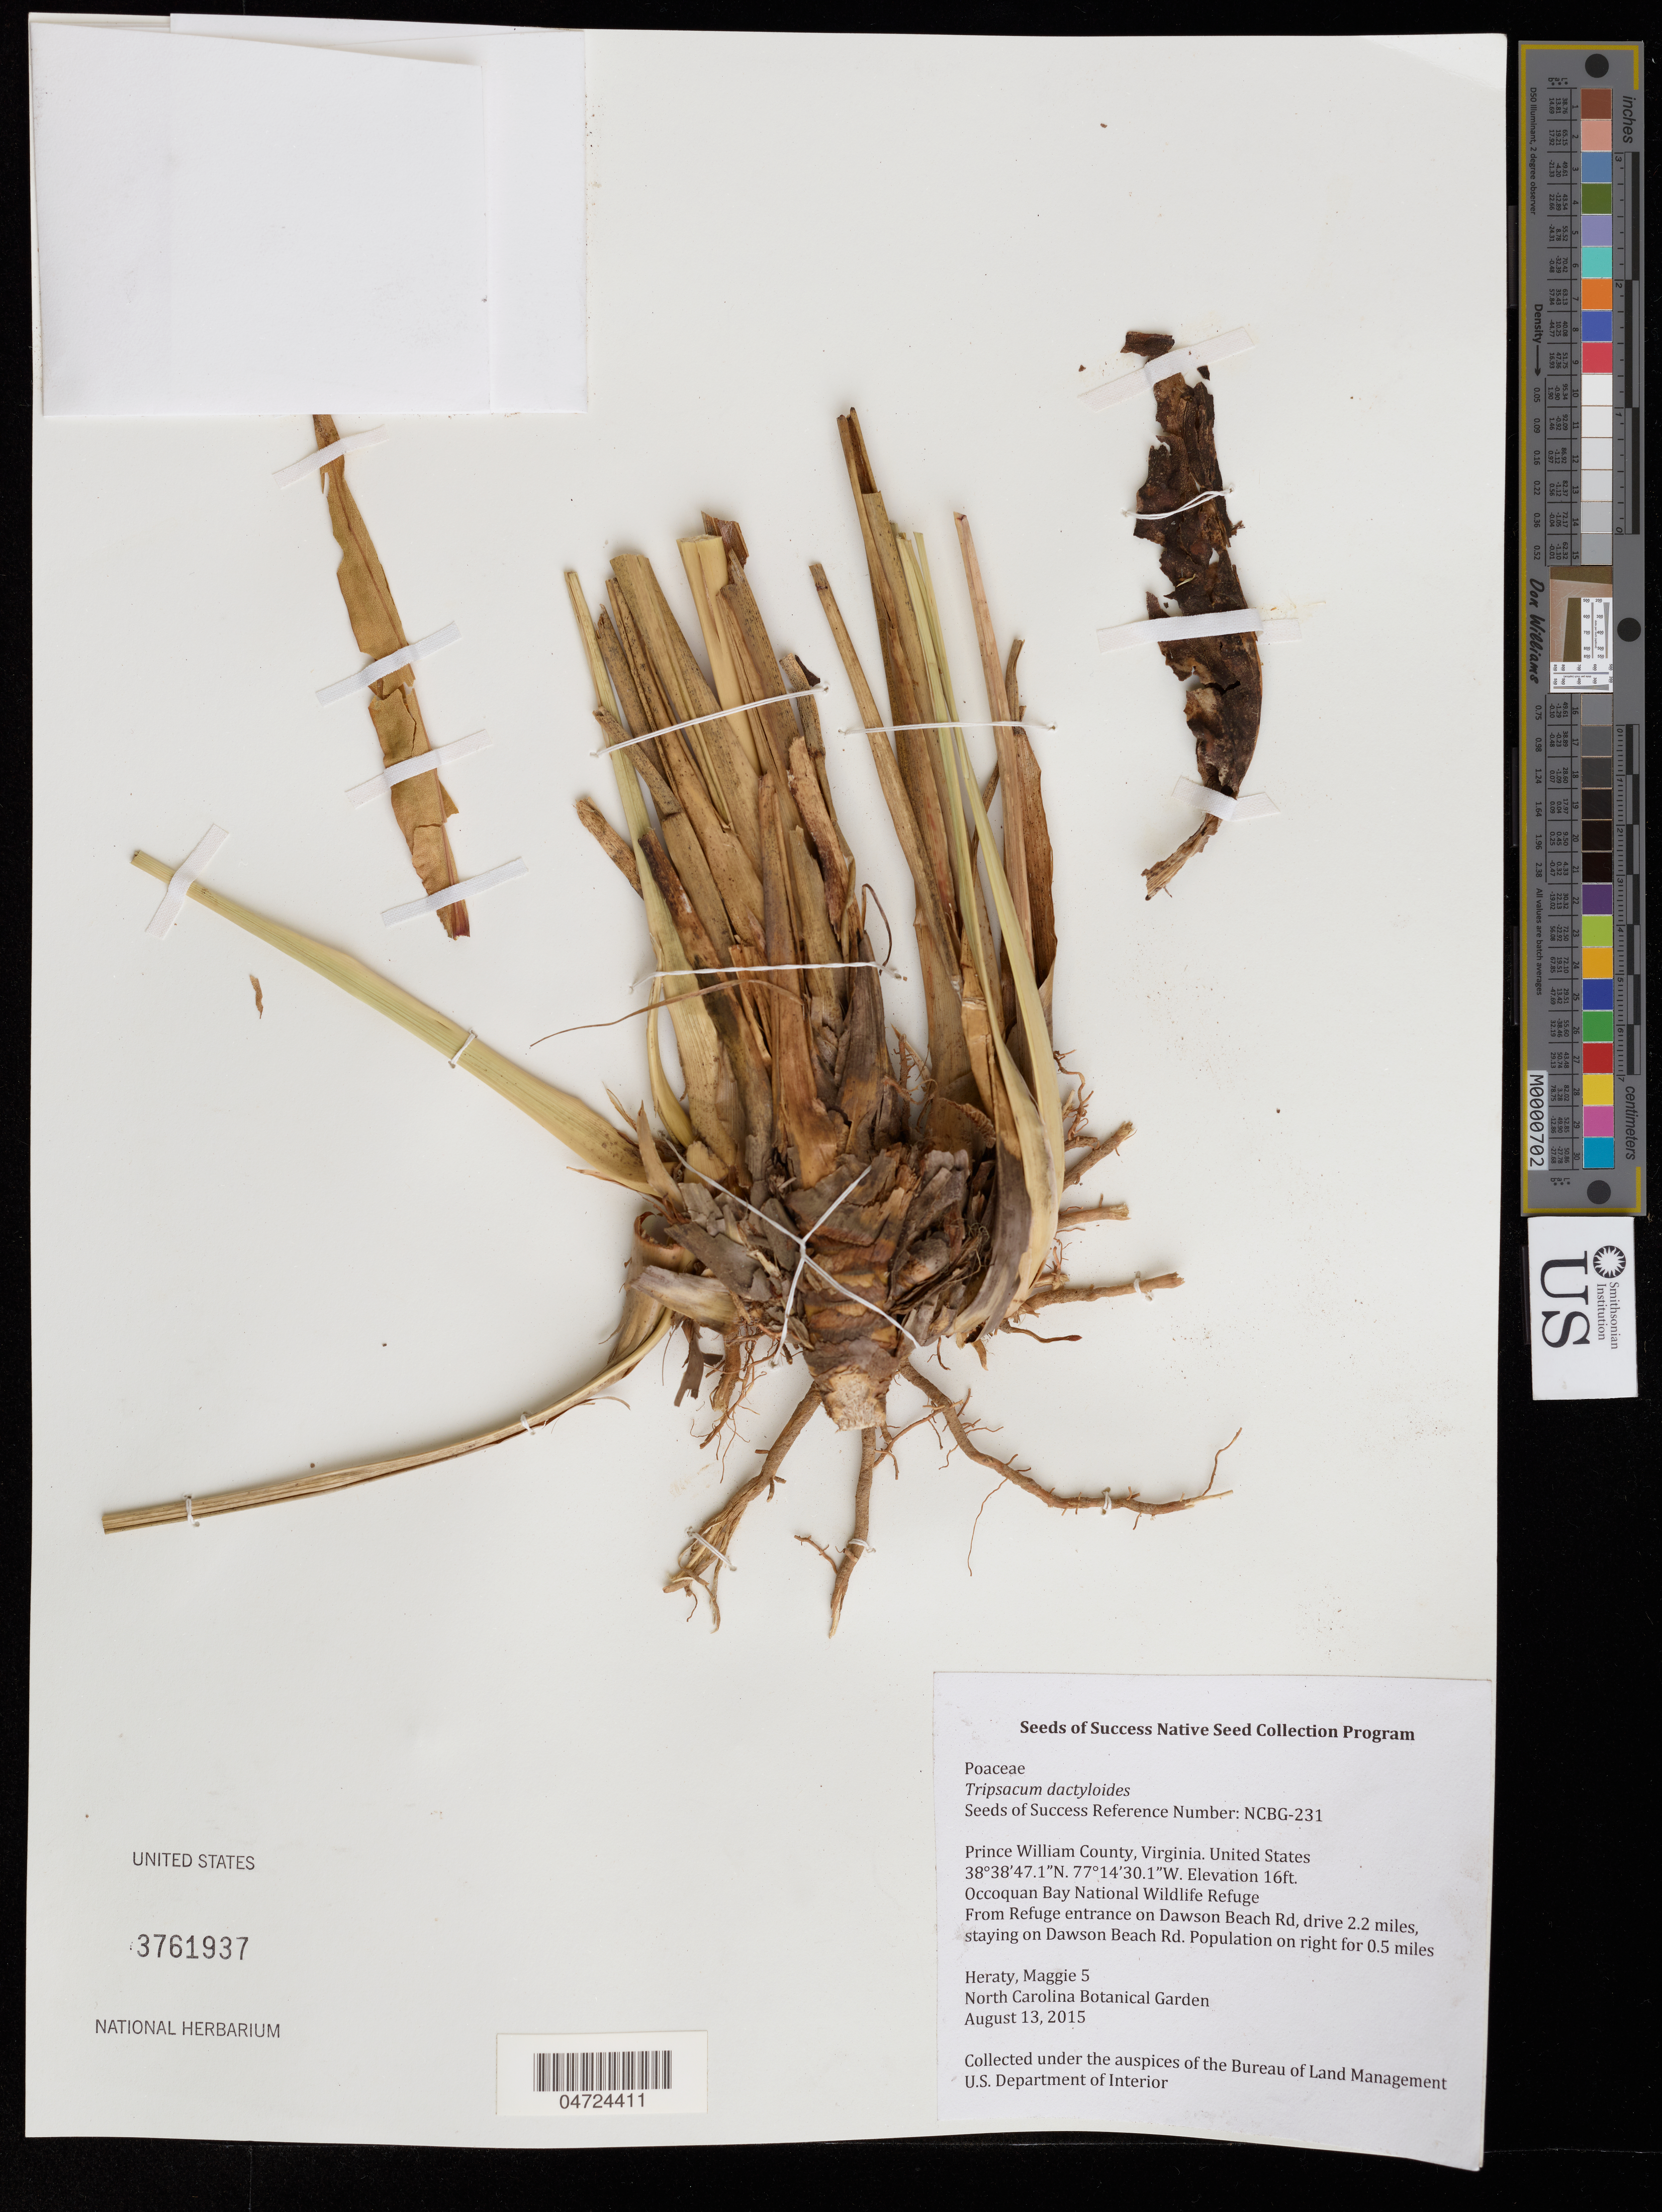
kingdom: Plantae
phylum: Tracheophyta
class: Liliopsida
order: Poales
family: Poaceae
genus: Tripsacum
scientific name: Tripsacum dactyloides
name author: (L.) L.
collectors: M. Heraty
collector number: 5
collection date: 2015-08-13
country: United States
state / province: Virginia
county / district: Prince William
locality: Prince William County. Occoquan Bay National Wildlife Refuge. From Refuge entrance on Dawson Beach Rd, drive 2.2 miles, staying on Dawson Beach Rd. Population on right for 0.5 miles.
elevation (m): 5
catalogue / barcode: US 3761937